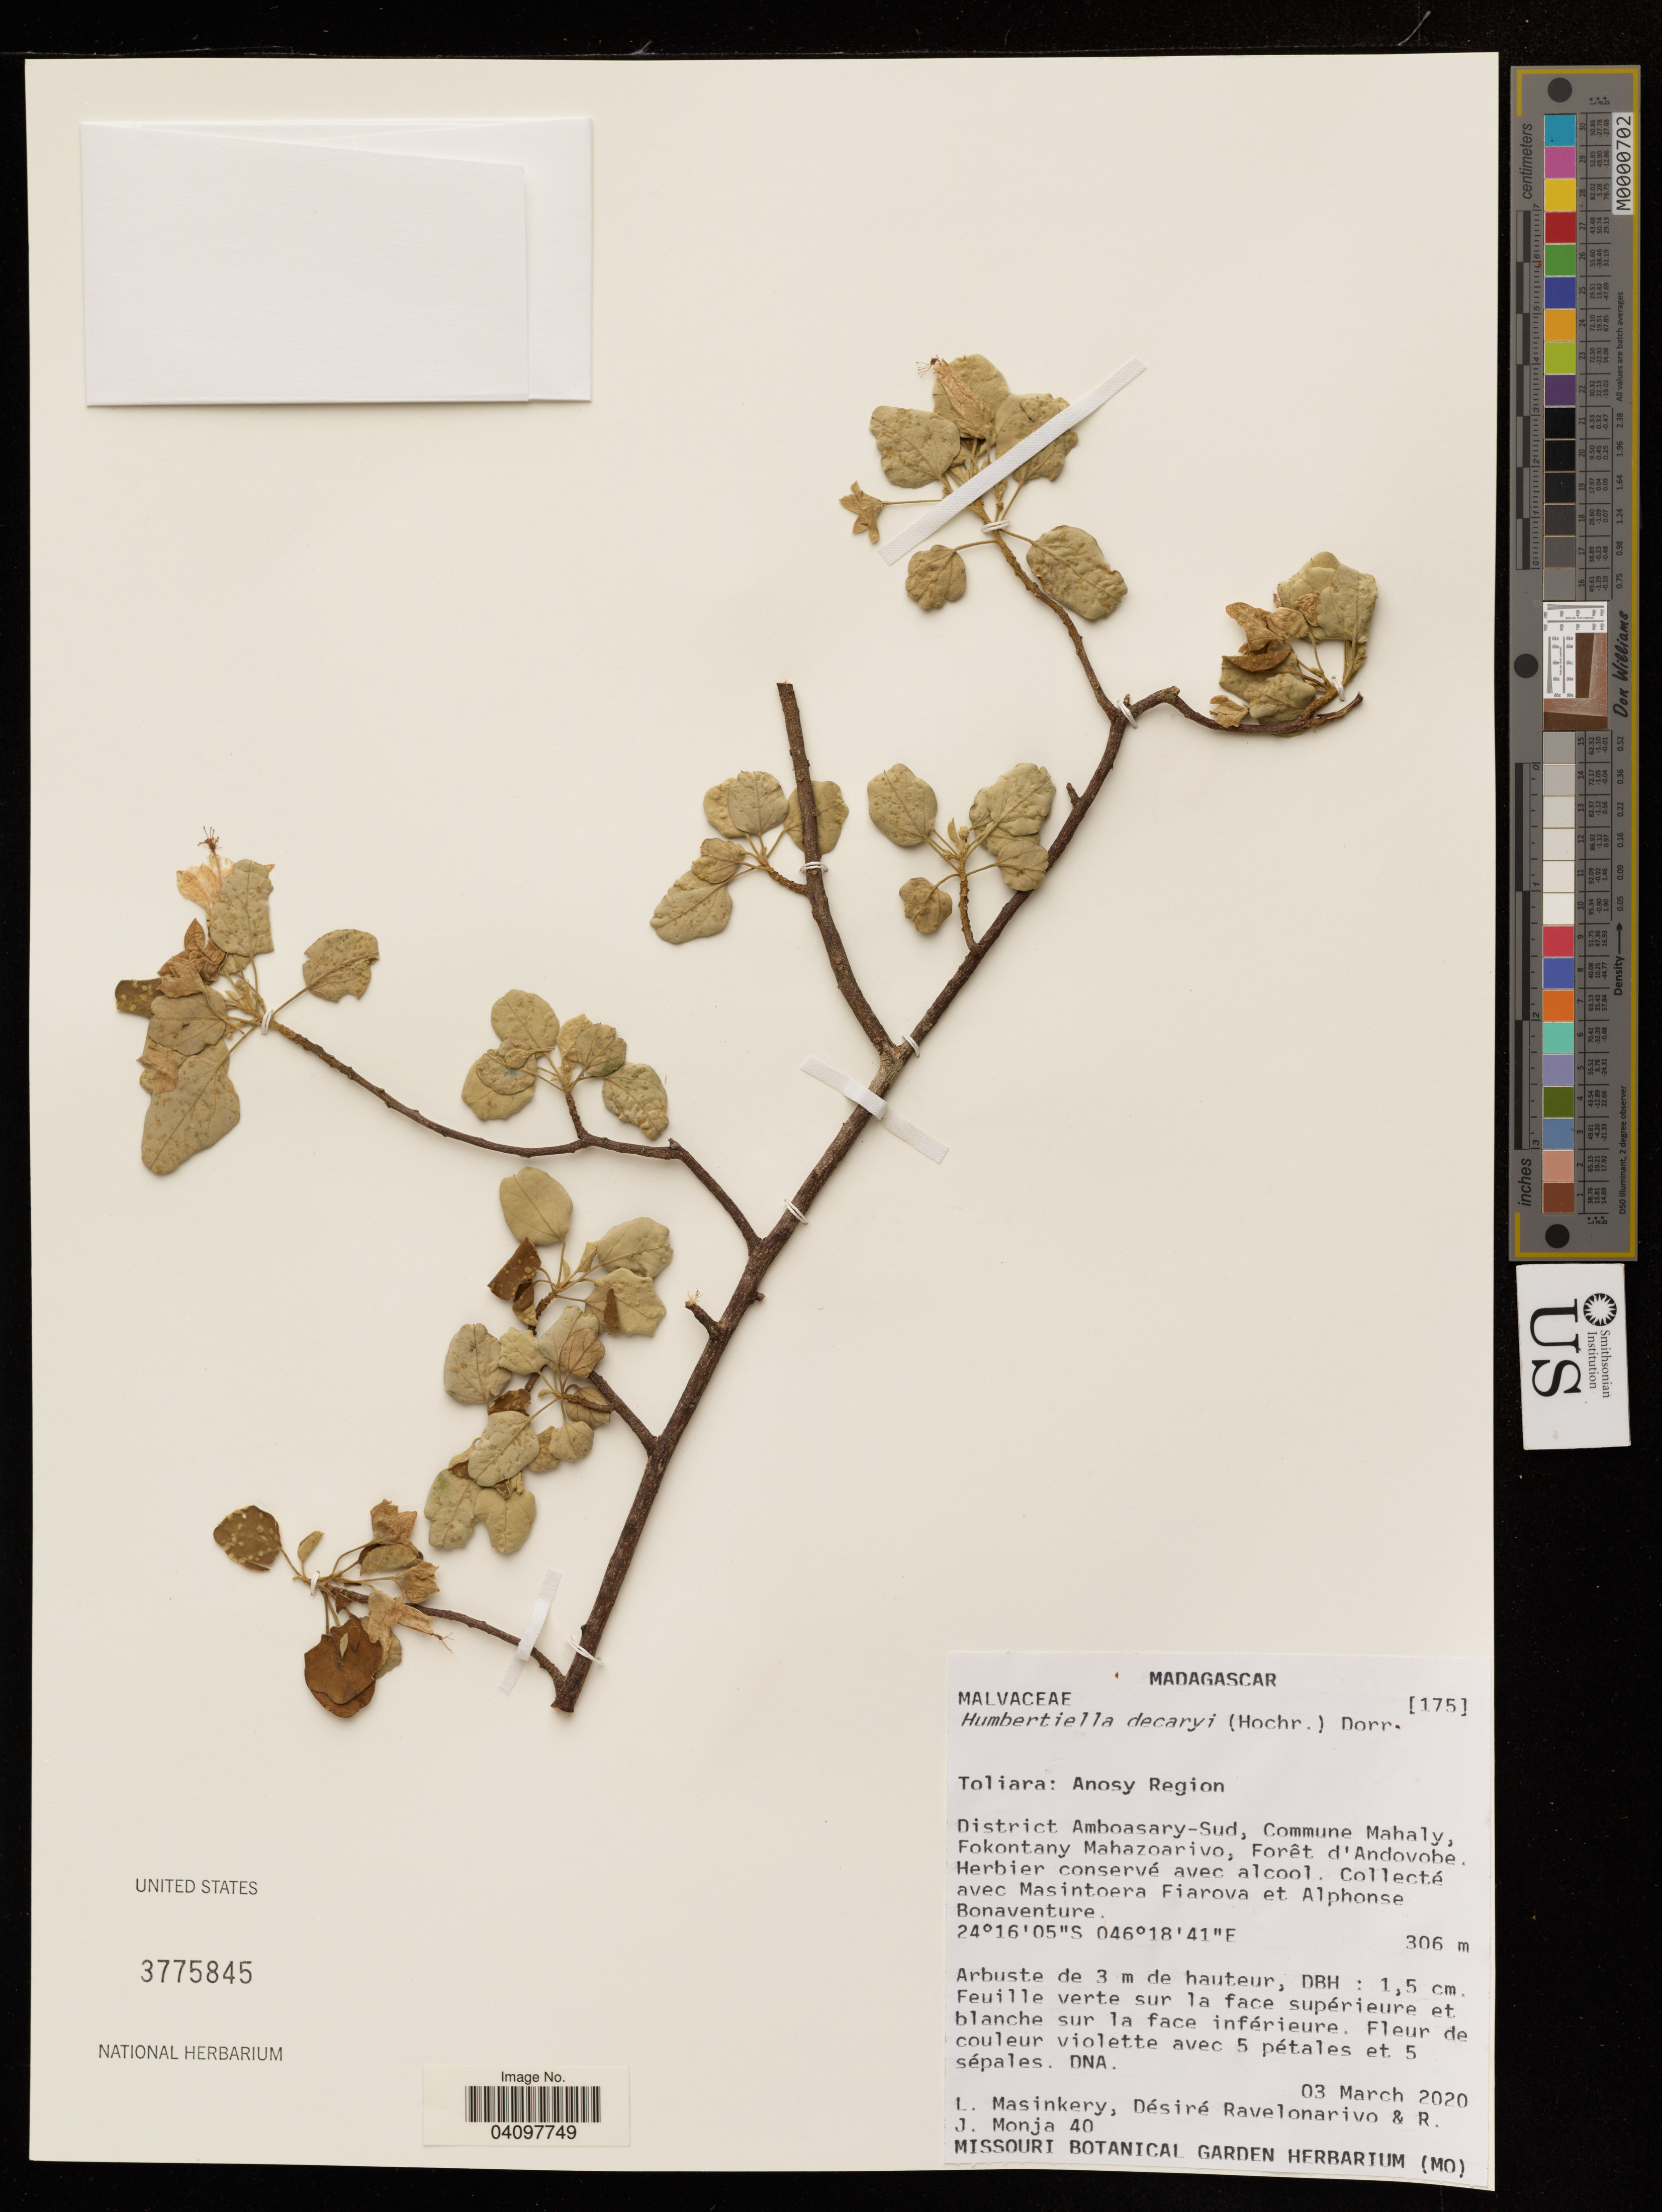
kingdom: Plantae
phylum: Tracheophyta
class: Magnoliopsida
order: Malvales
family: Malvaceae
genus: Humbertiella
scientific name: Humbertiella decaryi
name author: (Hochr.) Dorr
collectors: L. Masinkery, D. Ravelonarivo & R. Monja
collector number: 40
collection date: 2020-03-03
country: Madagascar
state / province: Toliara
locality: Anosy Region, District Amboasary-Sud, Commune Mahaly, Fokontany Mahazoarivo, Forêt d'Andovobe.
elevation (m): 306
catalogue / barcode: US 3775845